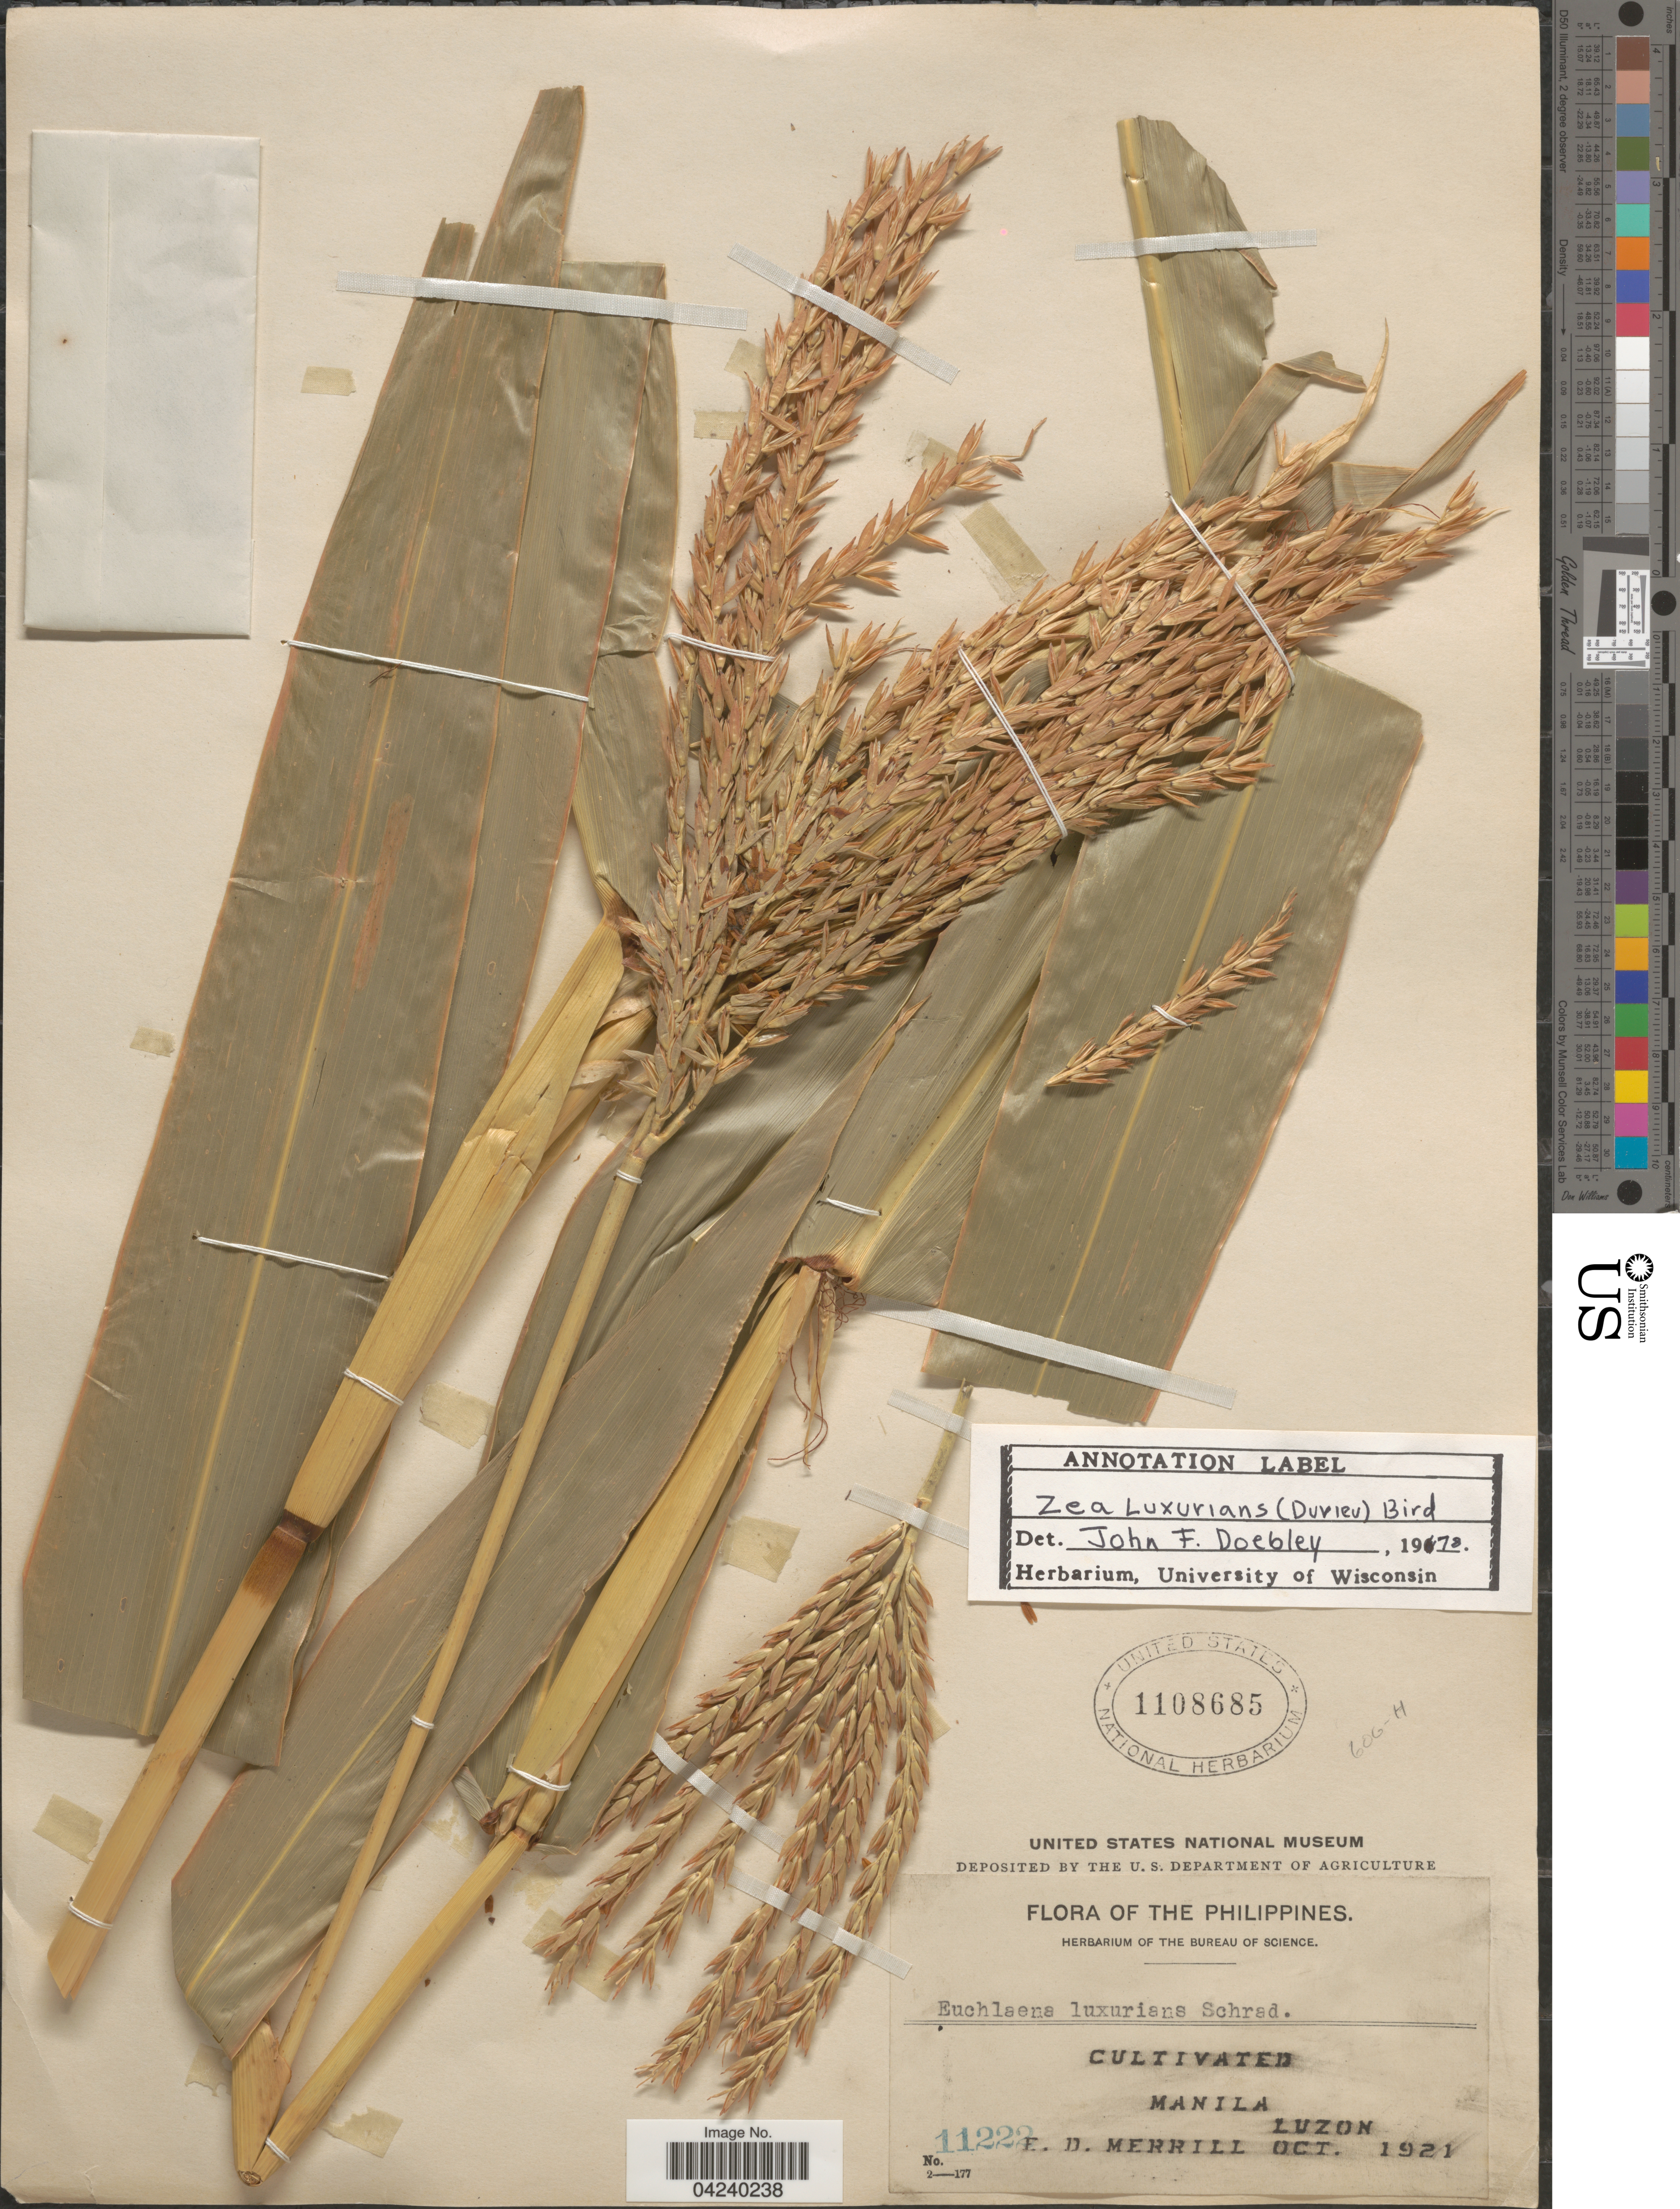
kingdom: Plantae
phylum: Tracheophyta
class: Liliopsida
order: Poales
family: Poaceae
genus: Zea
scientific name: Zea luxurians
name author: (Durieu & Asch.) R.M. Bird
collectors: E. D. Merrill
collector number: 11222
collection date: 1921-10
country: Philippines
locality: Manila. Luzon.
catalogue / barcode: US 1108685